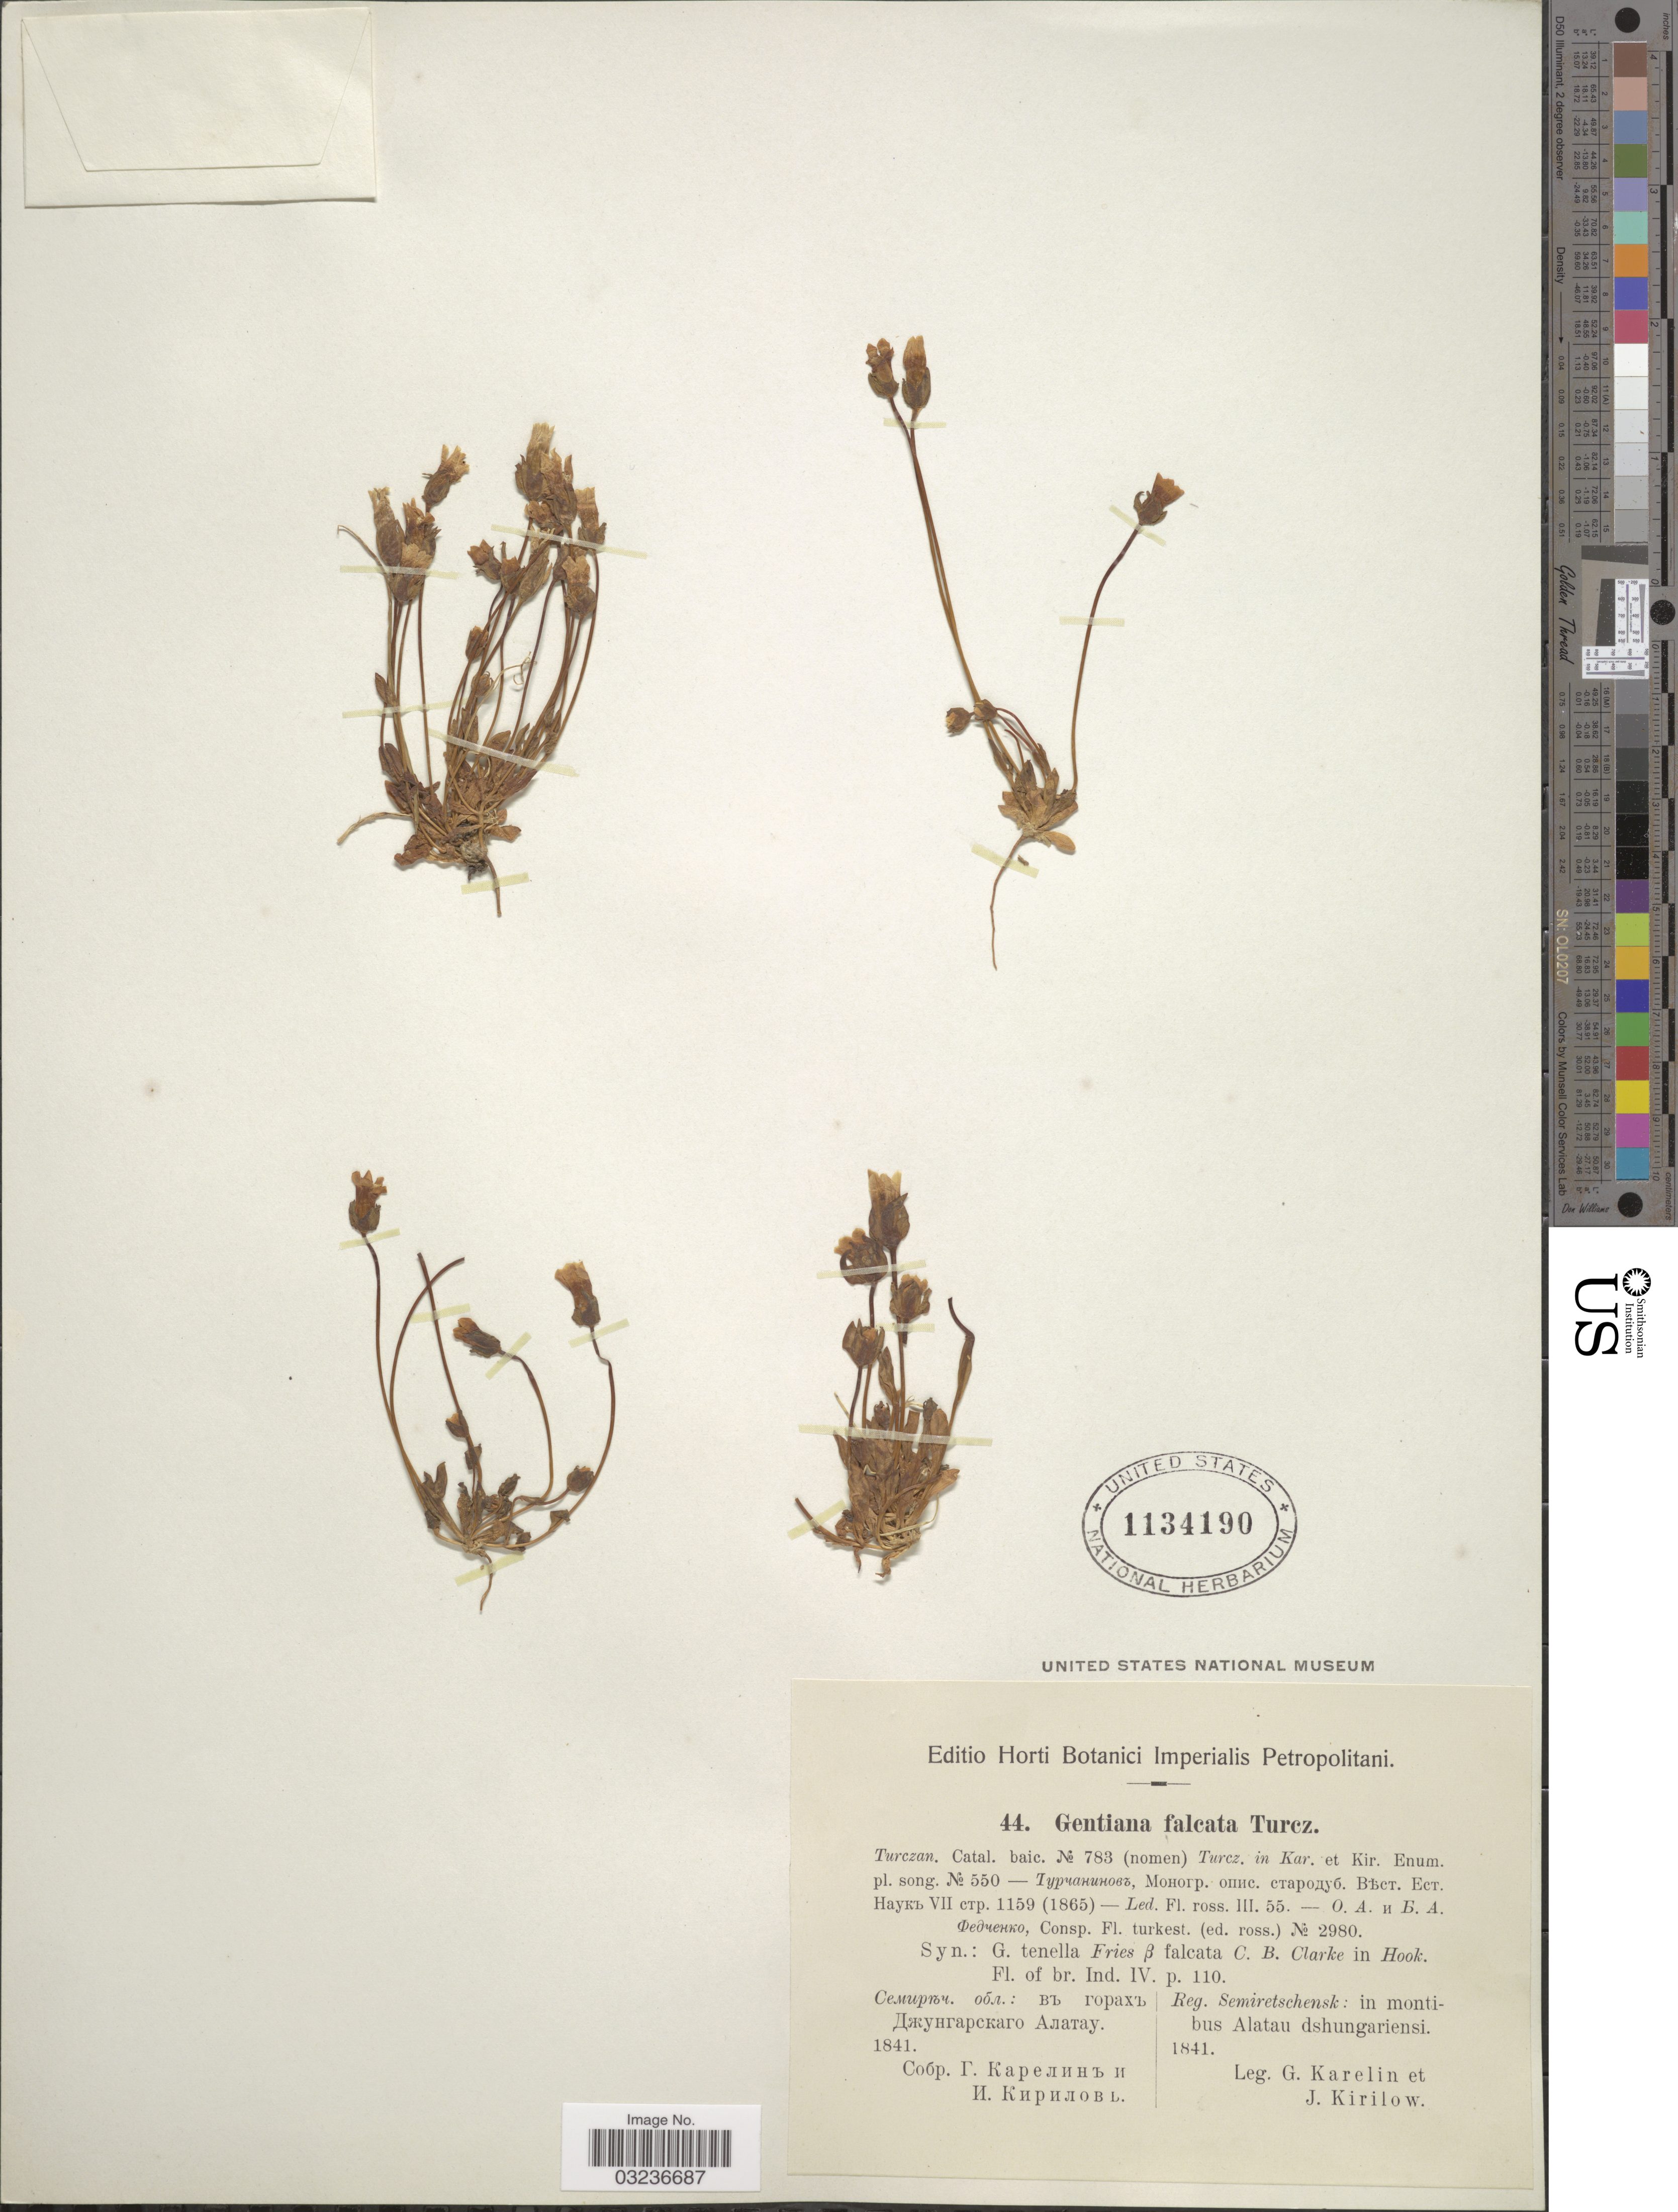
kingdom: Plantae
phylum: Tracheophyta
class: Magnoliopsida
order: Gentianales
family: Gentianaceae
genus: Gentiana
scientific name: Gentiana falcata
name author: Turcz. ex Kar. & Kir.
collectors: G. Karelin & Kiriloff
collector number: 44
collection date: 1841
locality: Reg. Semiretschensk: in montibus Alatau dshungariensi.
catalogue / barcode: US 1134190